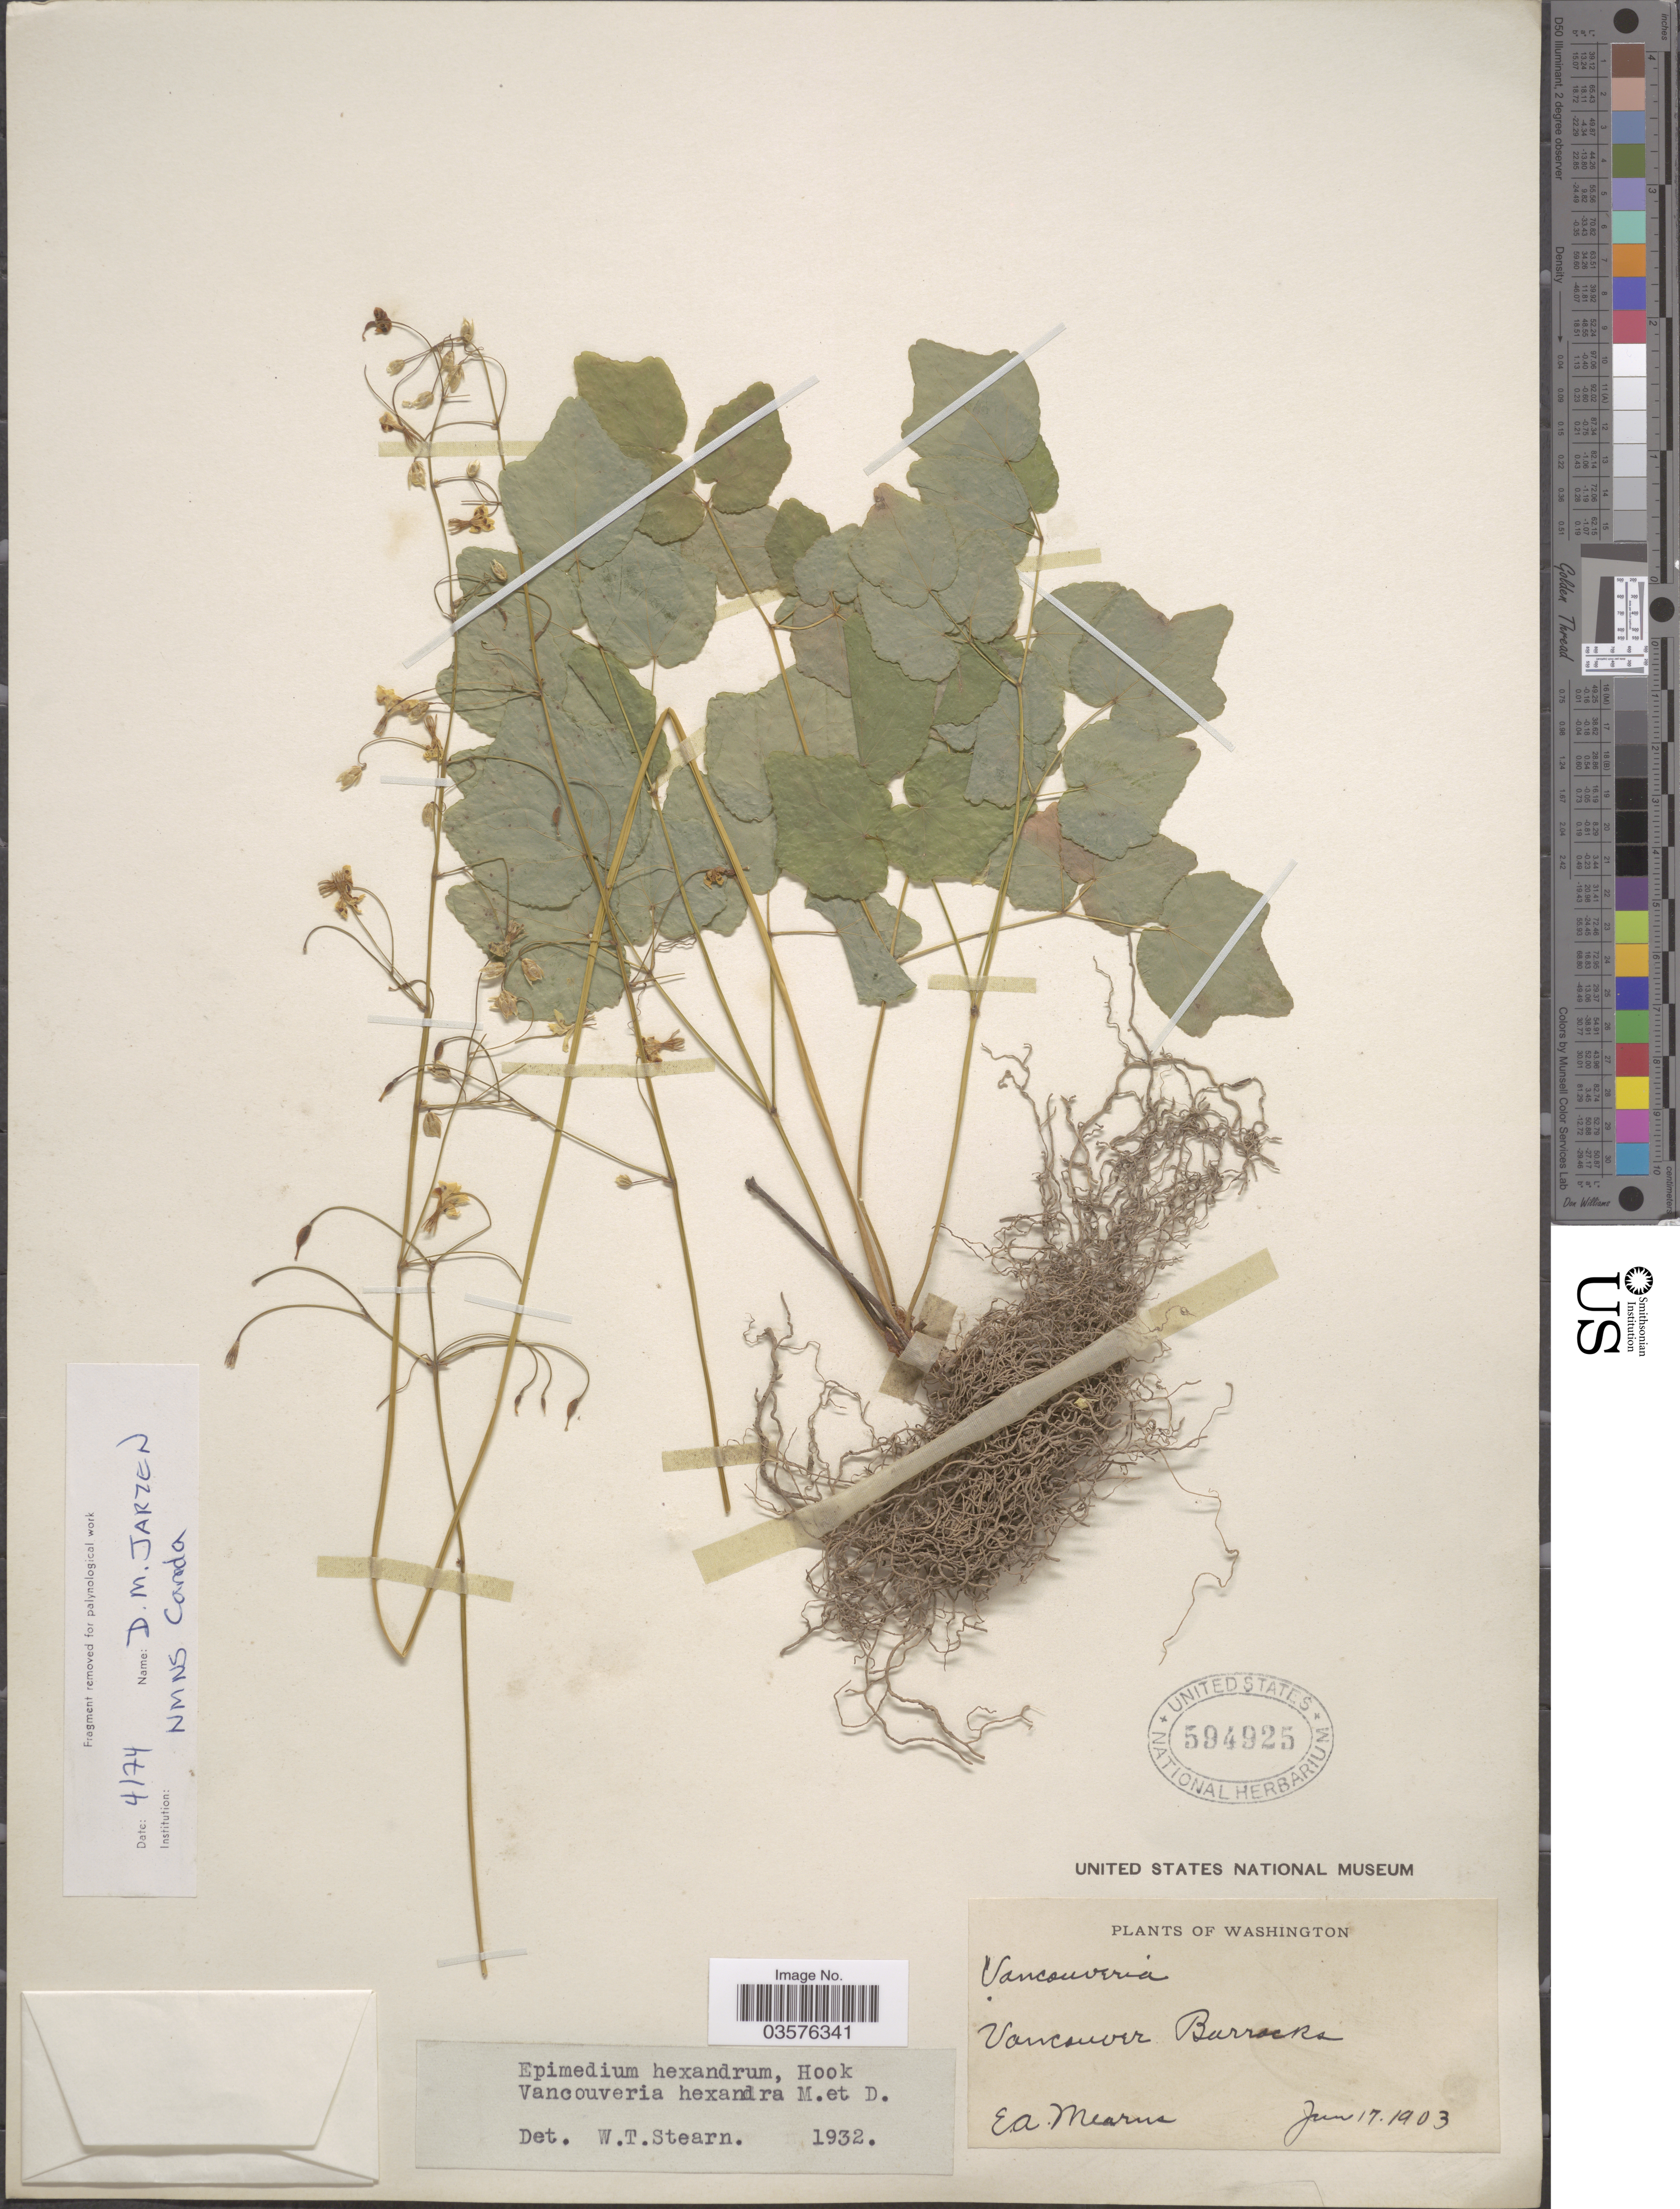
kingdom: Plantae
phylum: Tracheophyta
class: Magnoliopsida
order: Ranunculales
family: Berberidaceae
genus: Vancouveria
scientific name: Vancouveria hexandra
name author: (Hook.) C. Morren & Decne.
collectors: E. A. Mearns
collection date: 1903-06-17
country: United States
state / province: Washington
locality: Vancouver Barracks.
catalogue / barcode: US 594925